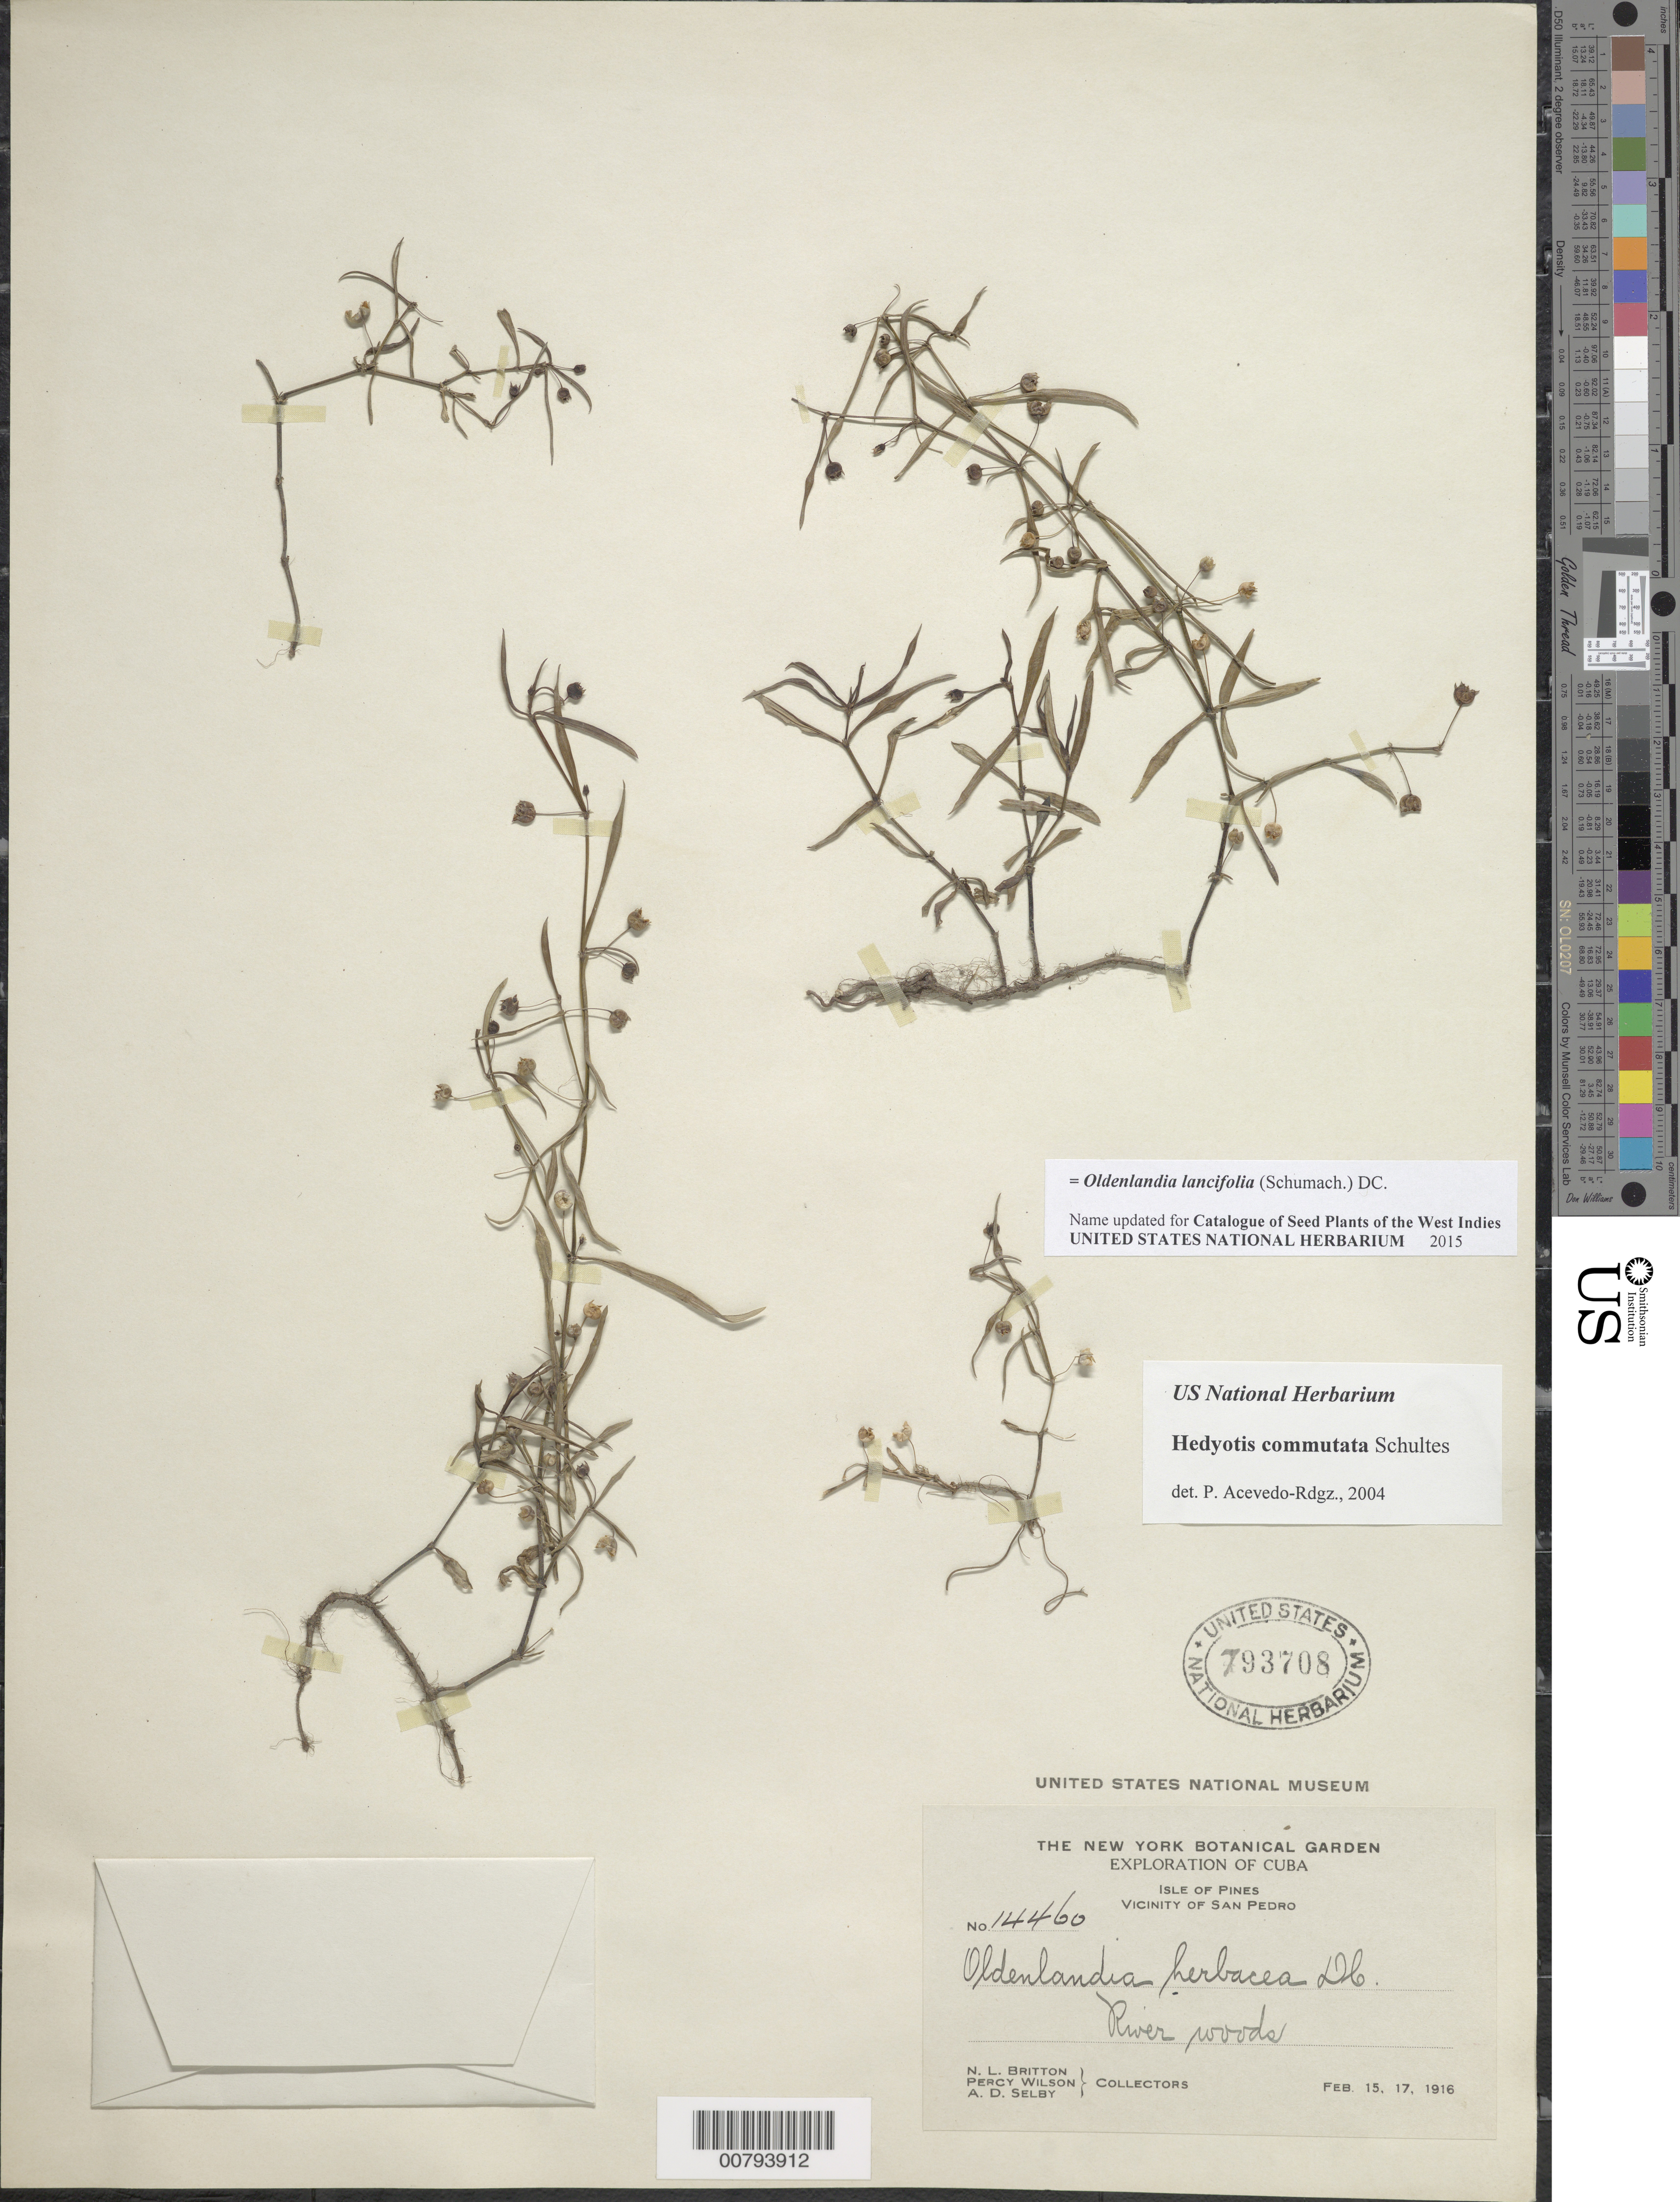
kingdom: Plantae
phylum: Tracheophyta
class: Magnoliopsida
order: Gentianales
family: Rubiaceae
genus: Oldenlandia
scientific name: Oldenlandia uniflora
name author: L.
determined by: Acevedo-Rodríguez, P., (BOT), Smithsonian Institution - National Museum of Natural History (UNITED STATES)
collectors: N. Britton, P. Wilson & A. Selby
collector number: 14460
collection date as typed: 15 Feb 1916 and 17 Feb 1916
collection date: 1916-02-15,1916-02-17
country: Cuba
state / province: Isla de La Juventud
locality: Vicinity of San Pedro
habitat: River woods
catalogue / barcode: US 793708